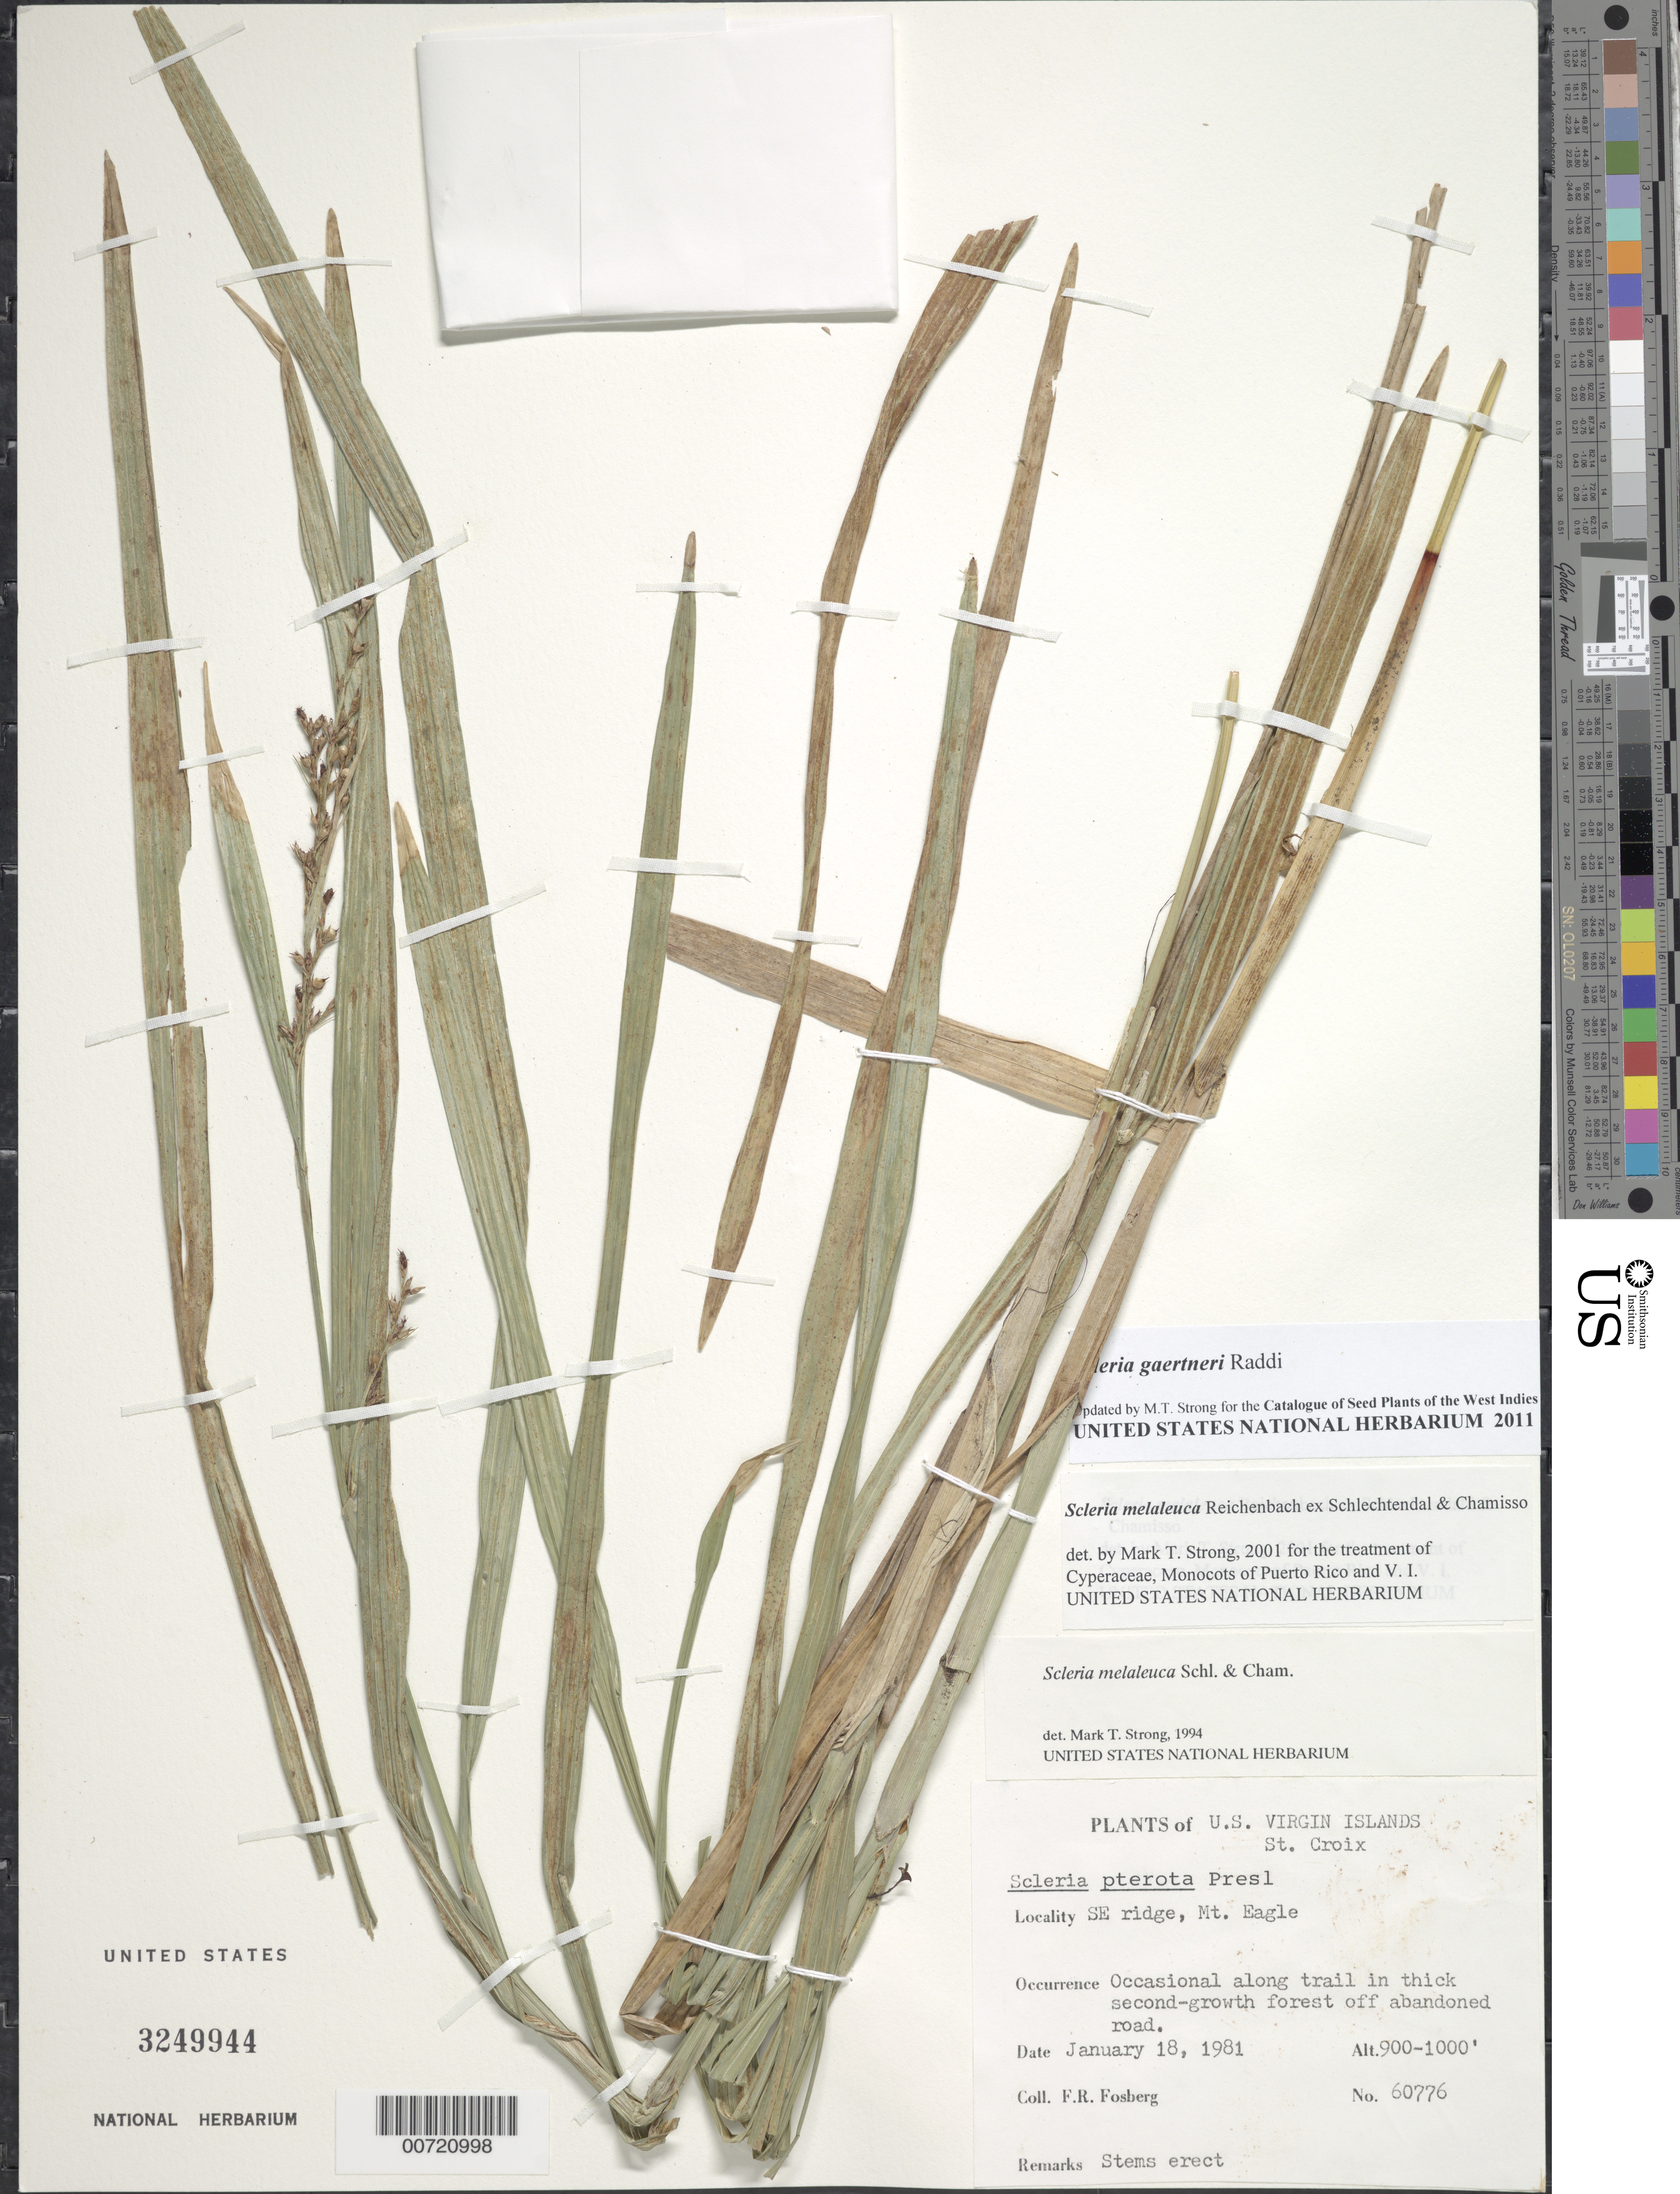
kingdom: Plantae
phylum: Tracheophyta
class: Liliopsida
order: Poales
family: Cyperaceae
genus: Scleria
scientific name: Scleria gaertneri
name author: Raddi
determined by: Strong, M. T., (US), Smithsonian Institution - National Museum of Natural History (UNITED STATES)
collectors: F. R. Fosberg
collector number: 60776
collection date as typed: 18 Jan 1981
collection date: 1981-01-18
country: U.S. Virgin Islands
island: St. Croix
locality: St. Croix: SE ridge, Mt. Eagle.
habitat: Along trail in thick second-growth forest off abandoned road.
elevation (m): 274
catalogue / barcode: US 3249944